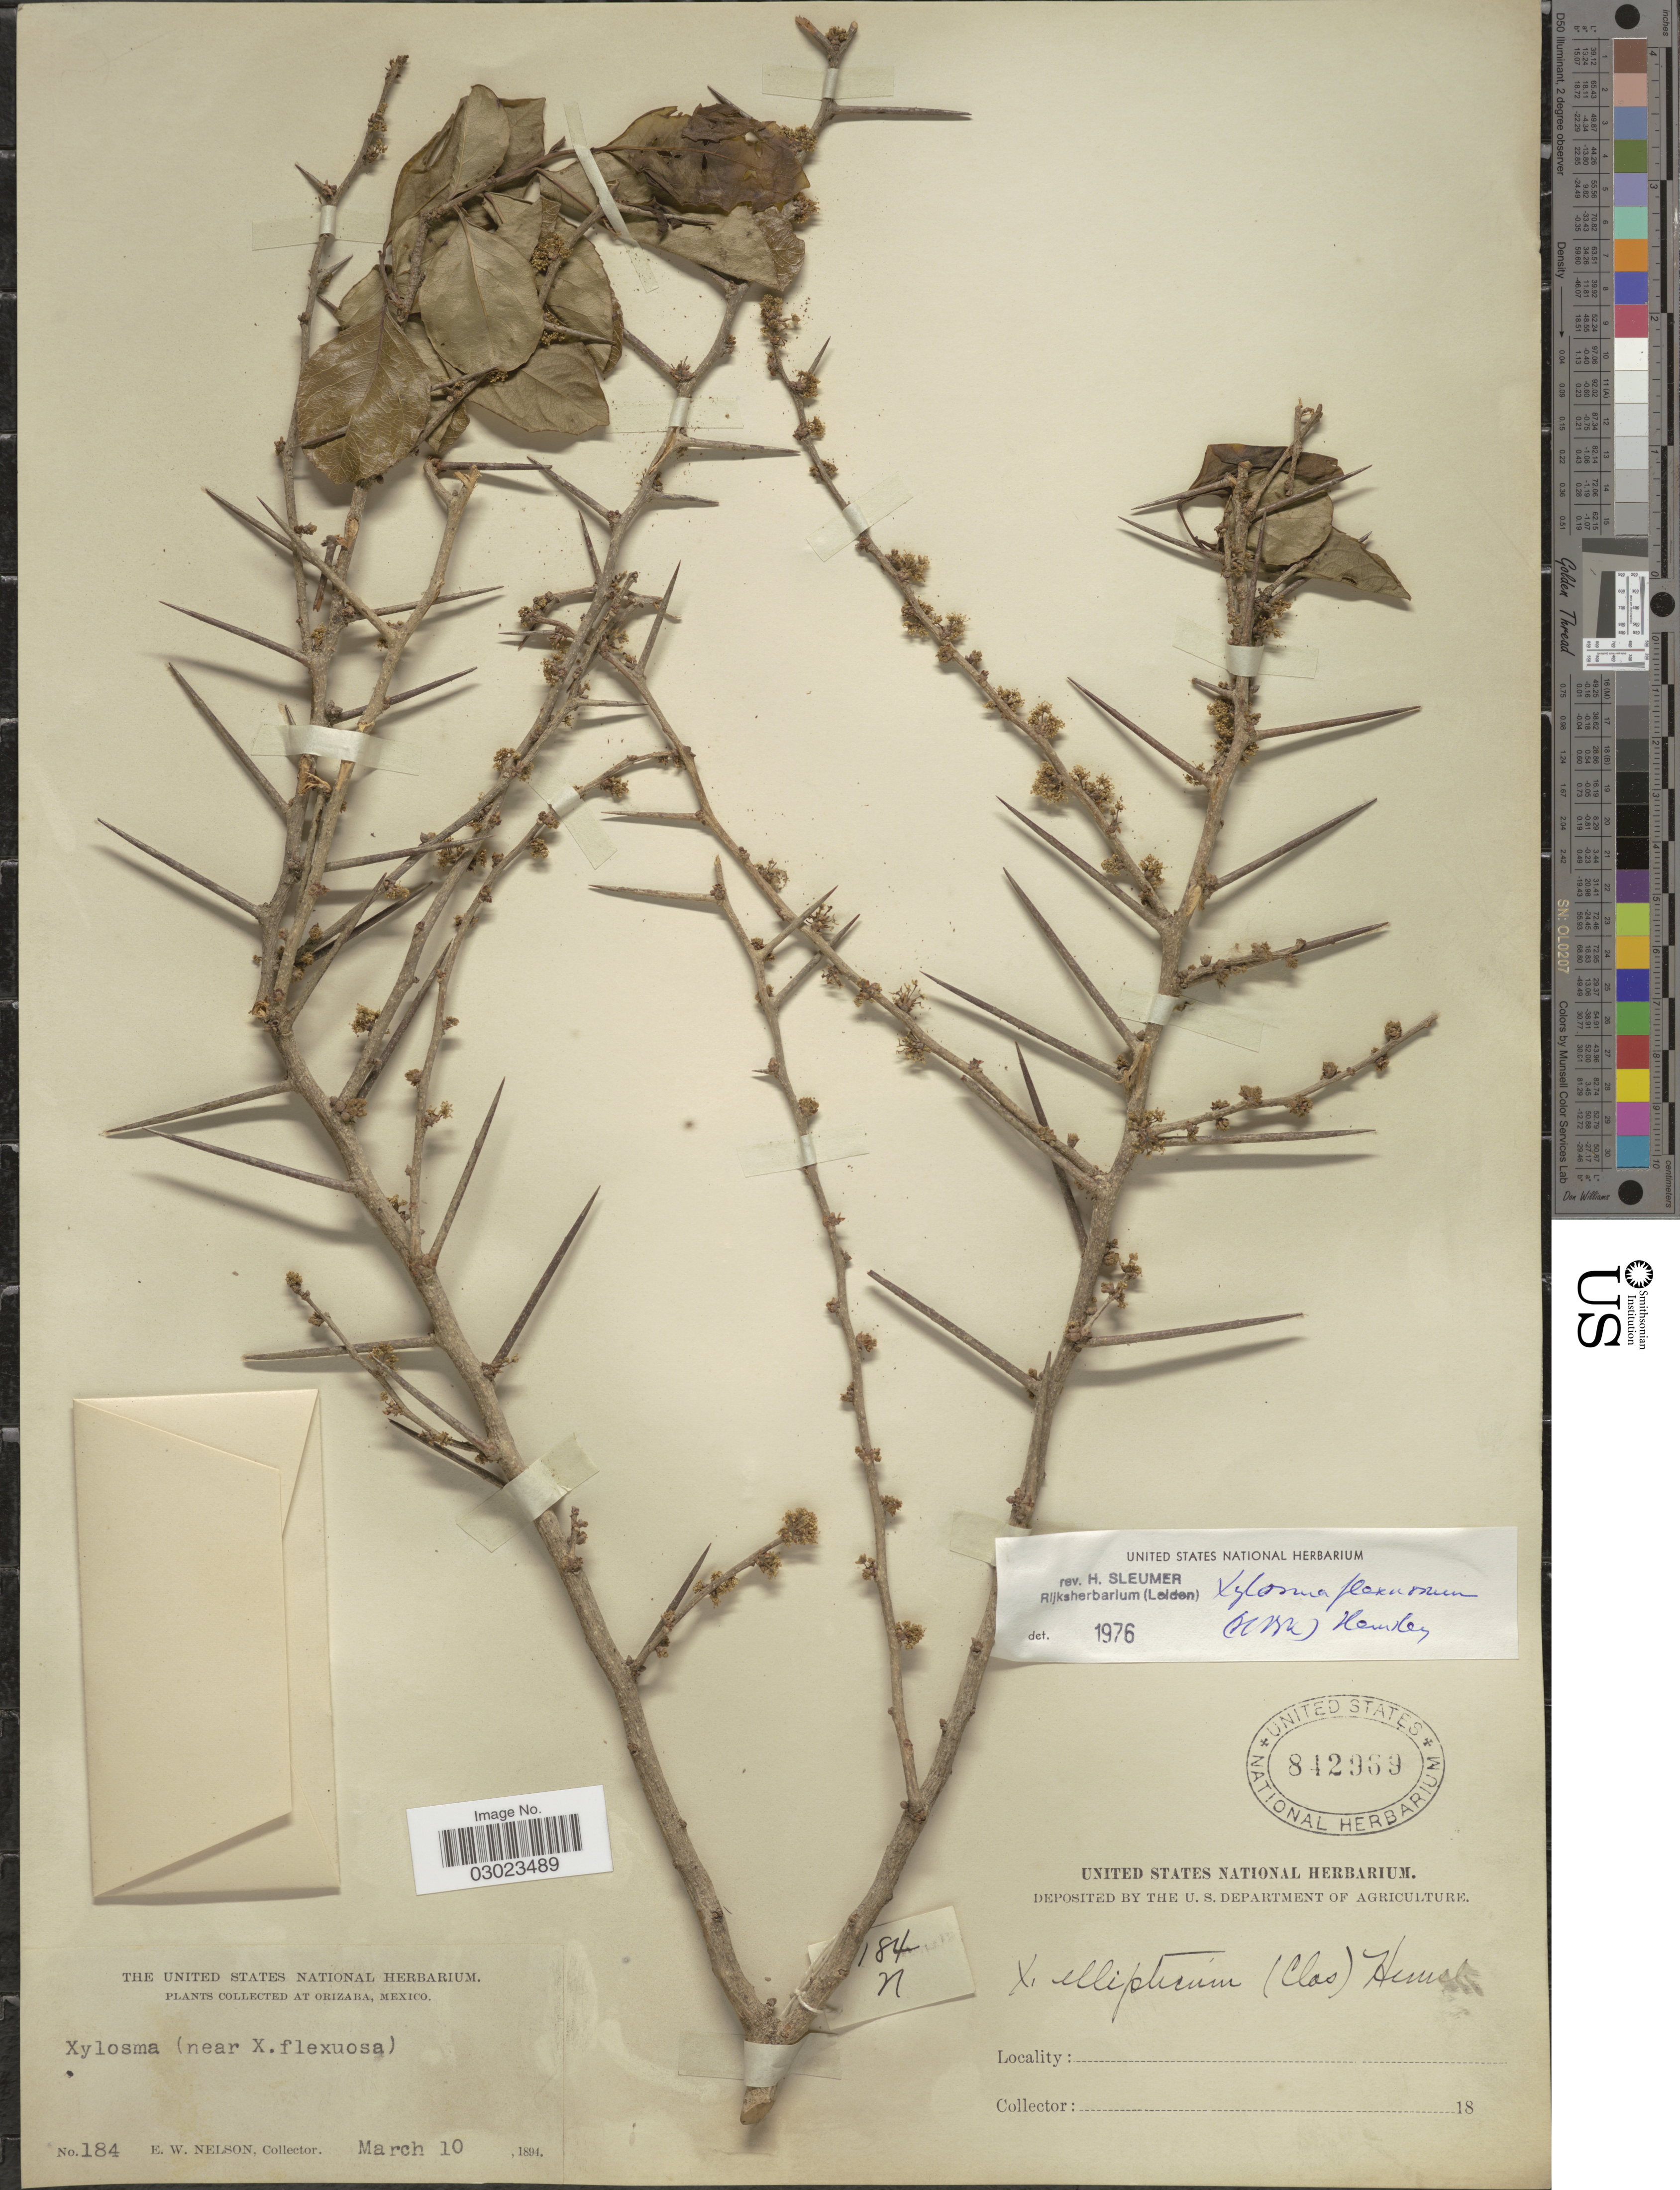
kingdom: Plantae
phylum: Tracheophyta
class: Magnoliopsida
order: Malpighiales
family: Salicaceae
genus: Xylosma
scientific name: Xylosma flexuosa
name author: (Kunth) Hemsl.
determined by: Sleumer, H. O.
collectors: E. W. Nelson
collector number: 184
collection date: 1894-03-10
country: Mexico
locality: Orizaba.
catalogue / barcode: US 842969